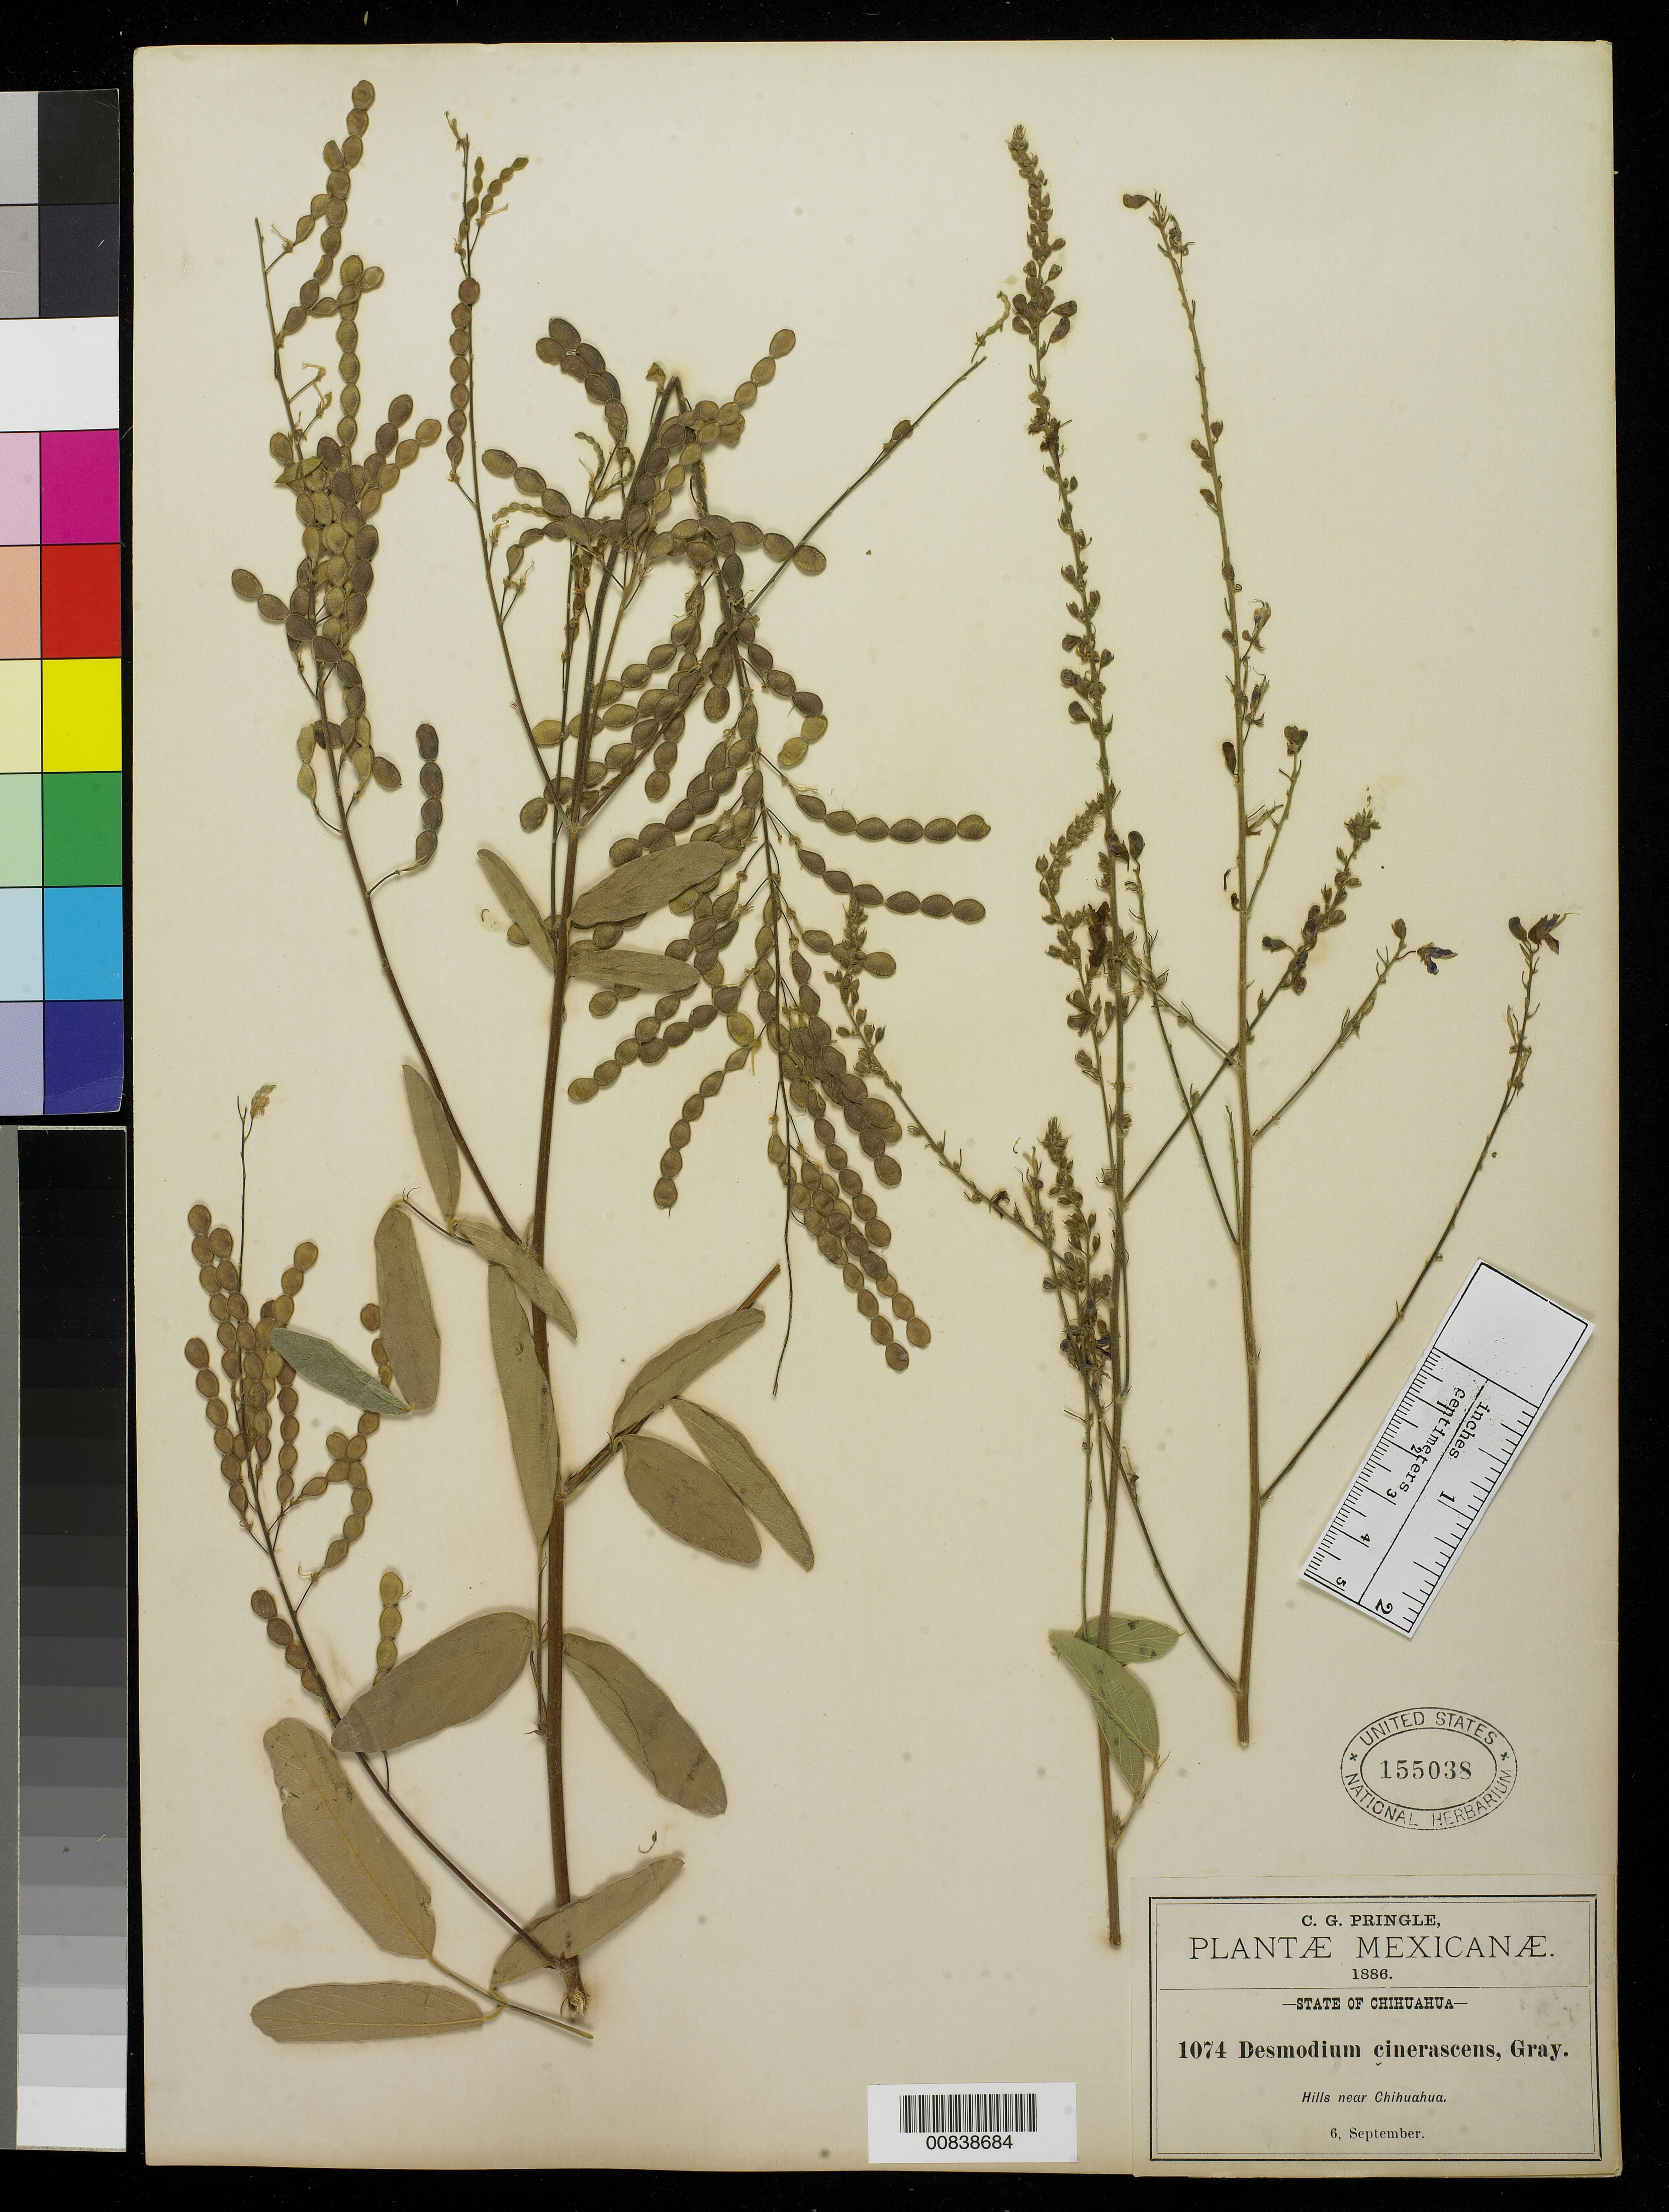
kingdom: Plantae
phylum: Tracheophyta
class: Magnoliopsida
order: Fabales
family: Fabaceae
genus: Desmodium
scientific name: Desmodium cinerascens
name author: A. Gray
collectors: C. G. Pringle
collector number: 1074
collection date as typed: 06 Sep 1886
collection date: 1886-09-06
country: Mexico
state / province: Chihuahua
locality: Hills near Chihuahua.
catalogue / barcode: US 155038